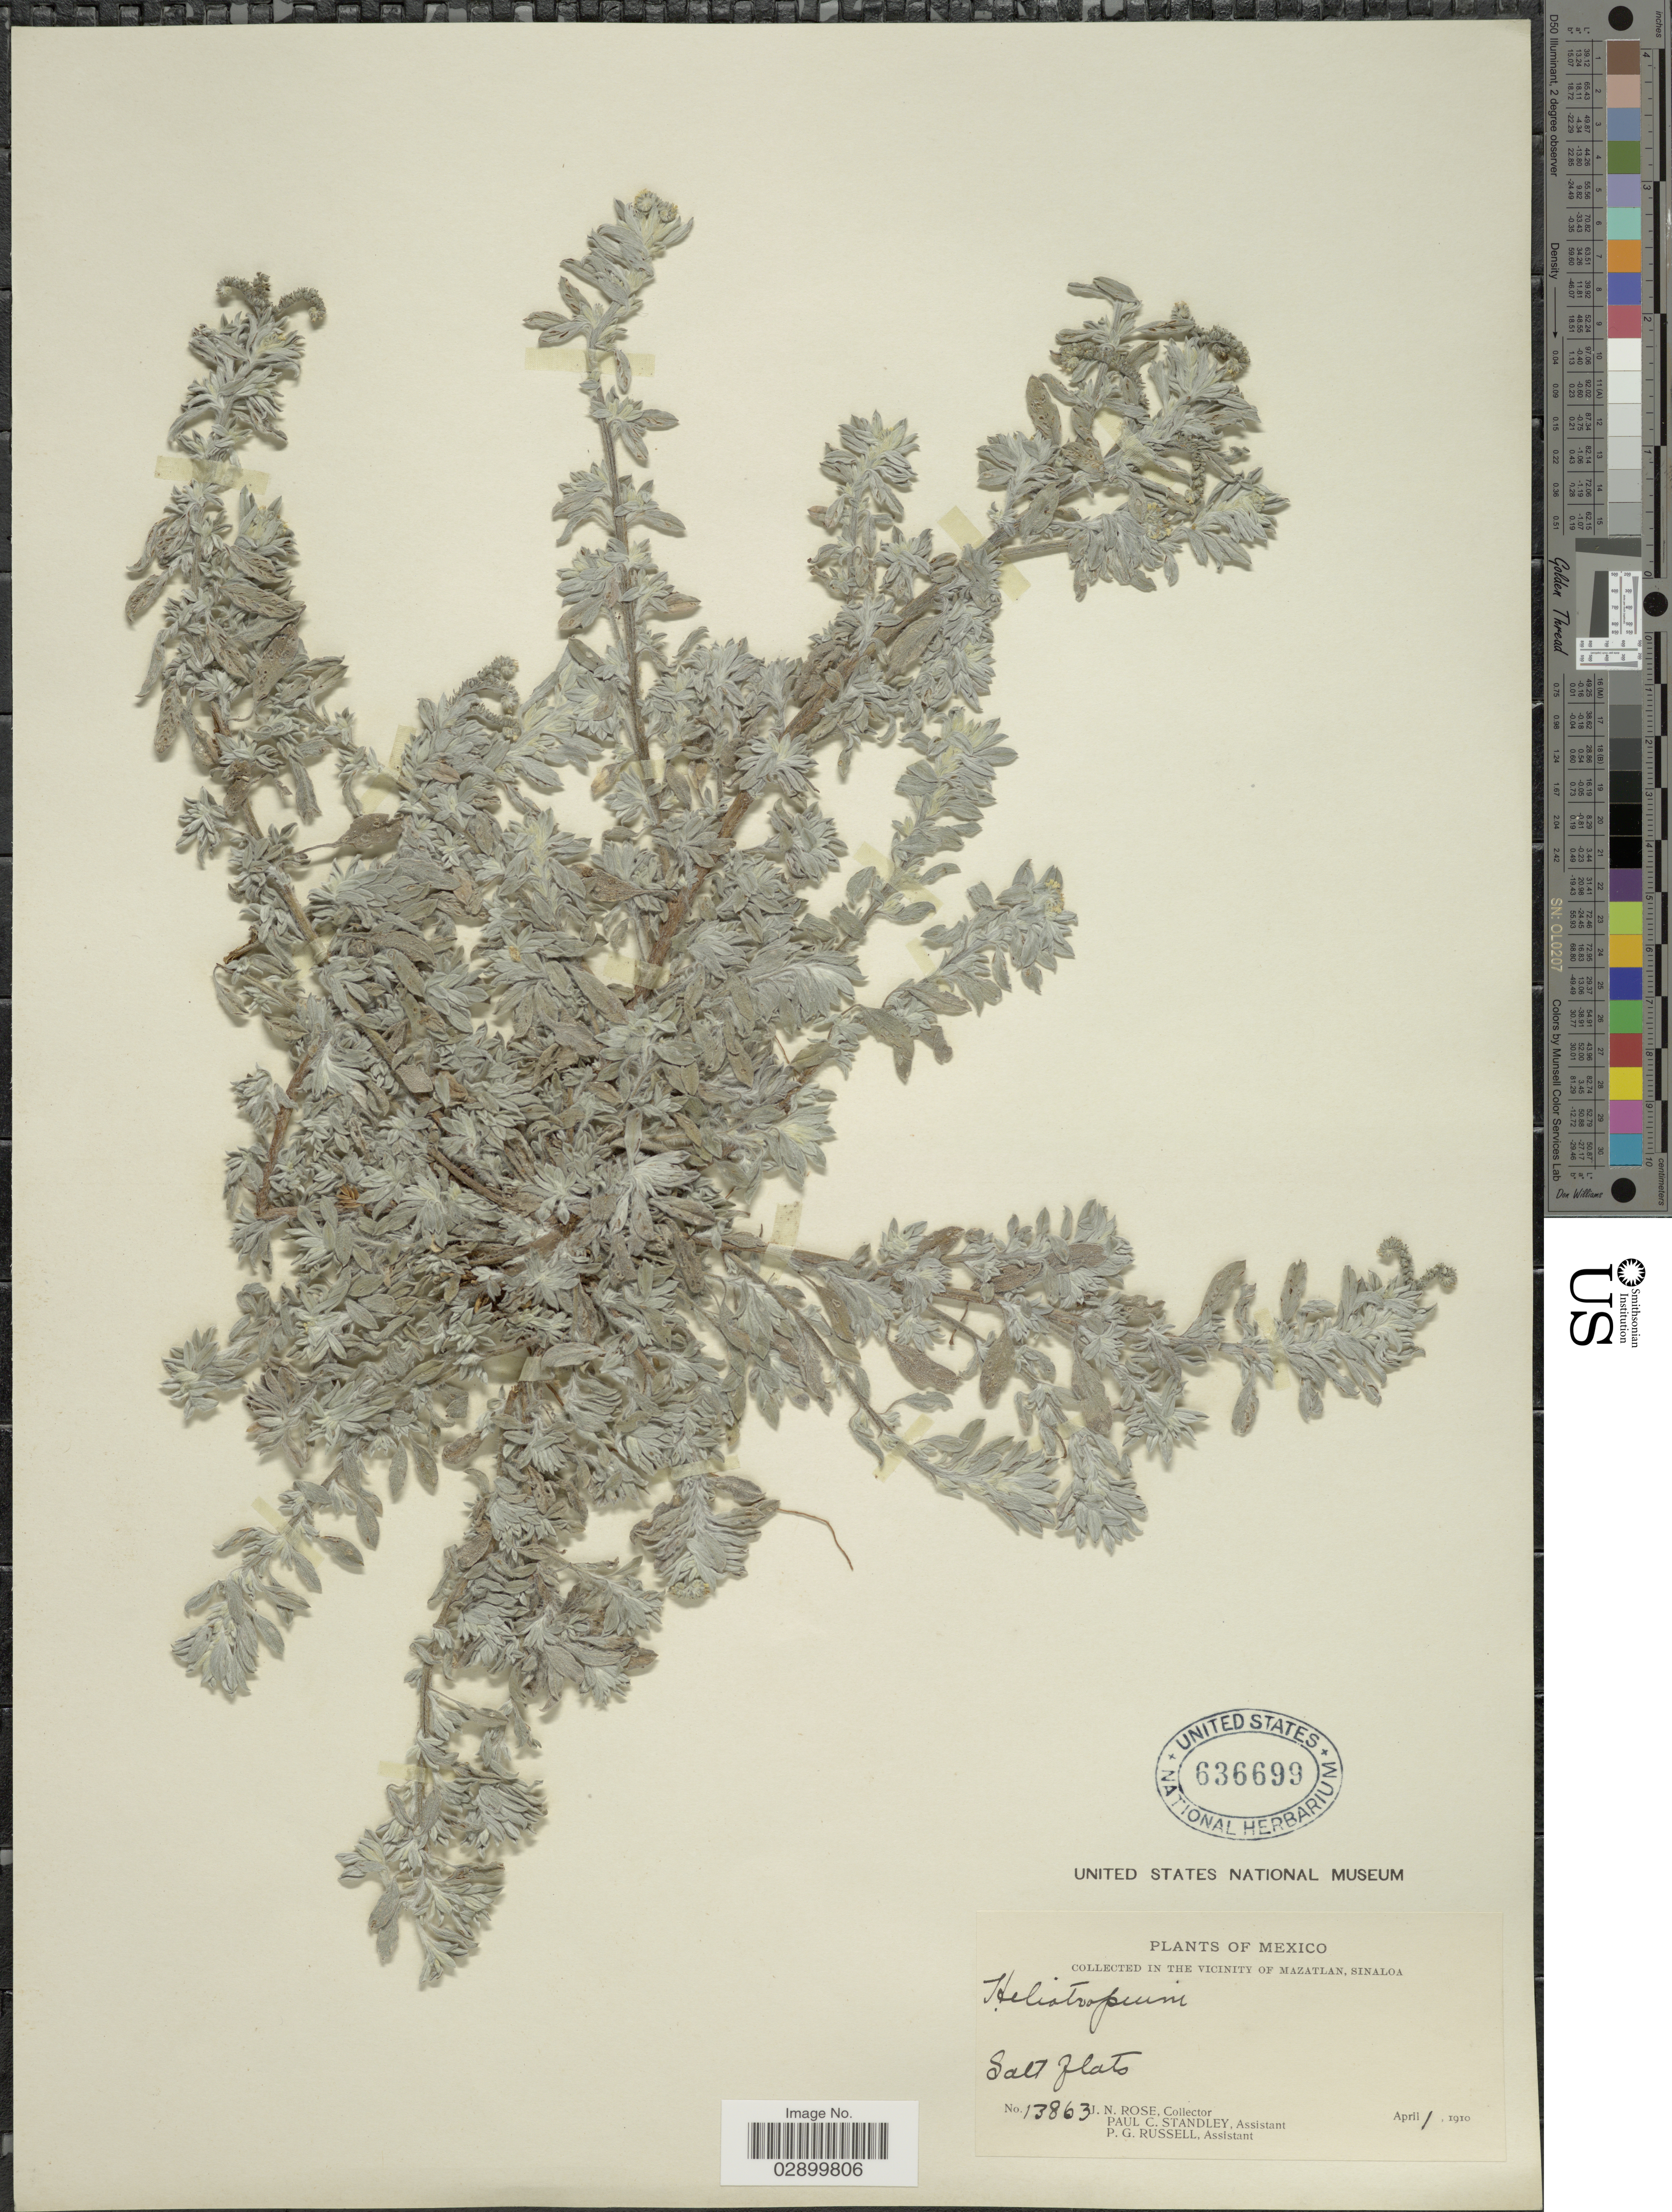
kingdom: Plantae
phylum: Tracheophyta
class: Magnoliopsida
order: Boraginales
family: Heliotropiaceae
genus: Heliotropium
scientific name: Heliotropium sp.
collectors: J. N. Rose, P. C. Standley & P. G. Russell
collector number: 13863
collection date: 1910-04-01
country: Mexico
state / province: Sinaloa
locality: Vicinity of Mazatlan.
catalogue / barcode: US 636699